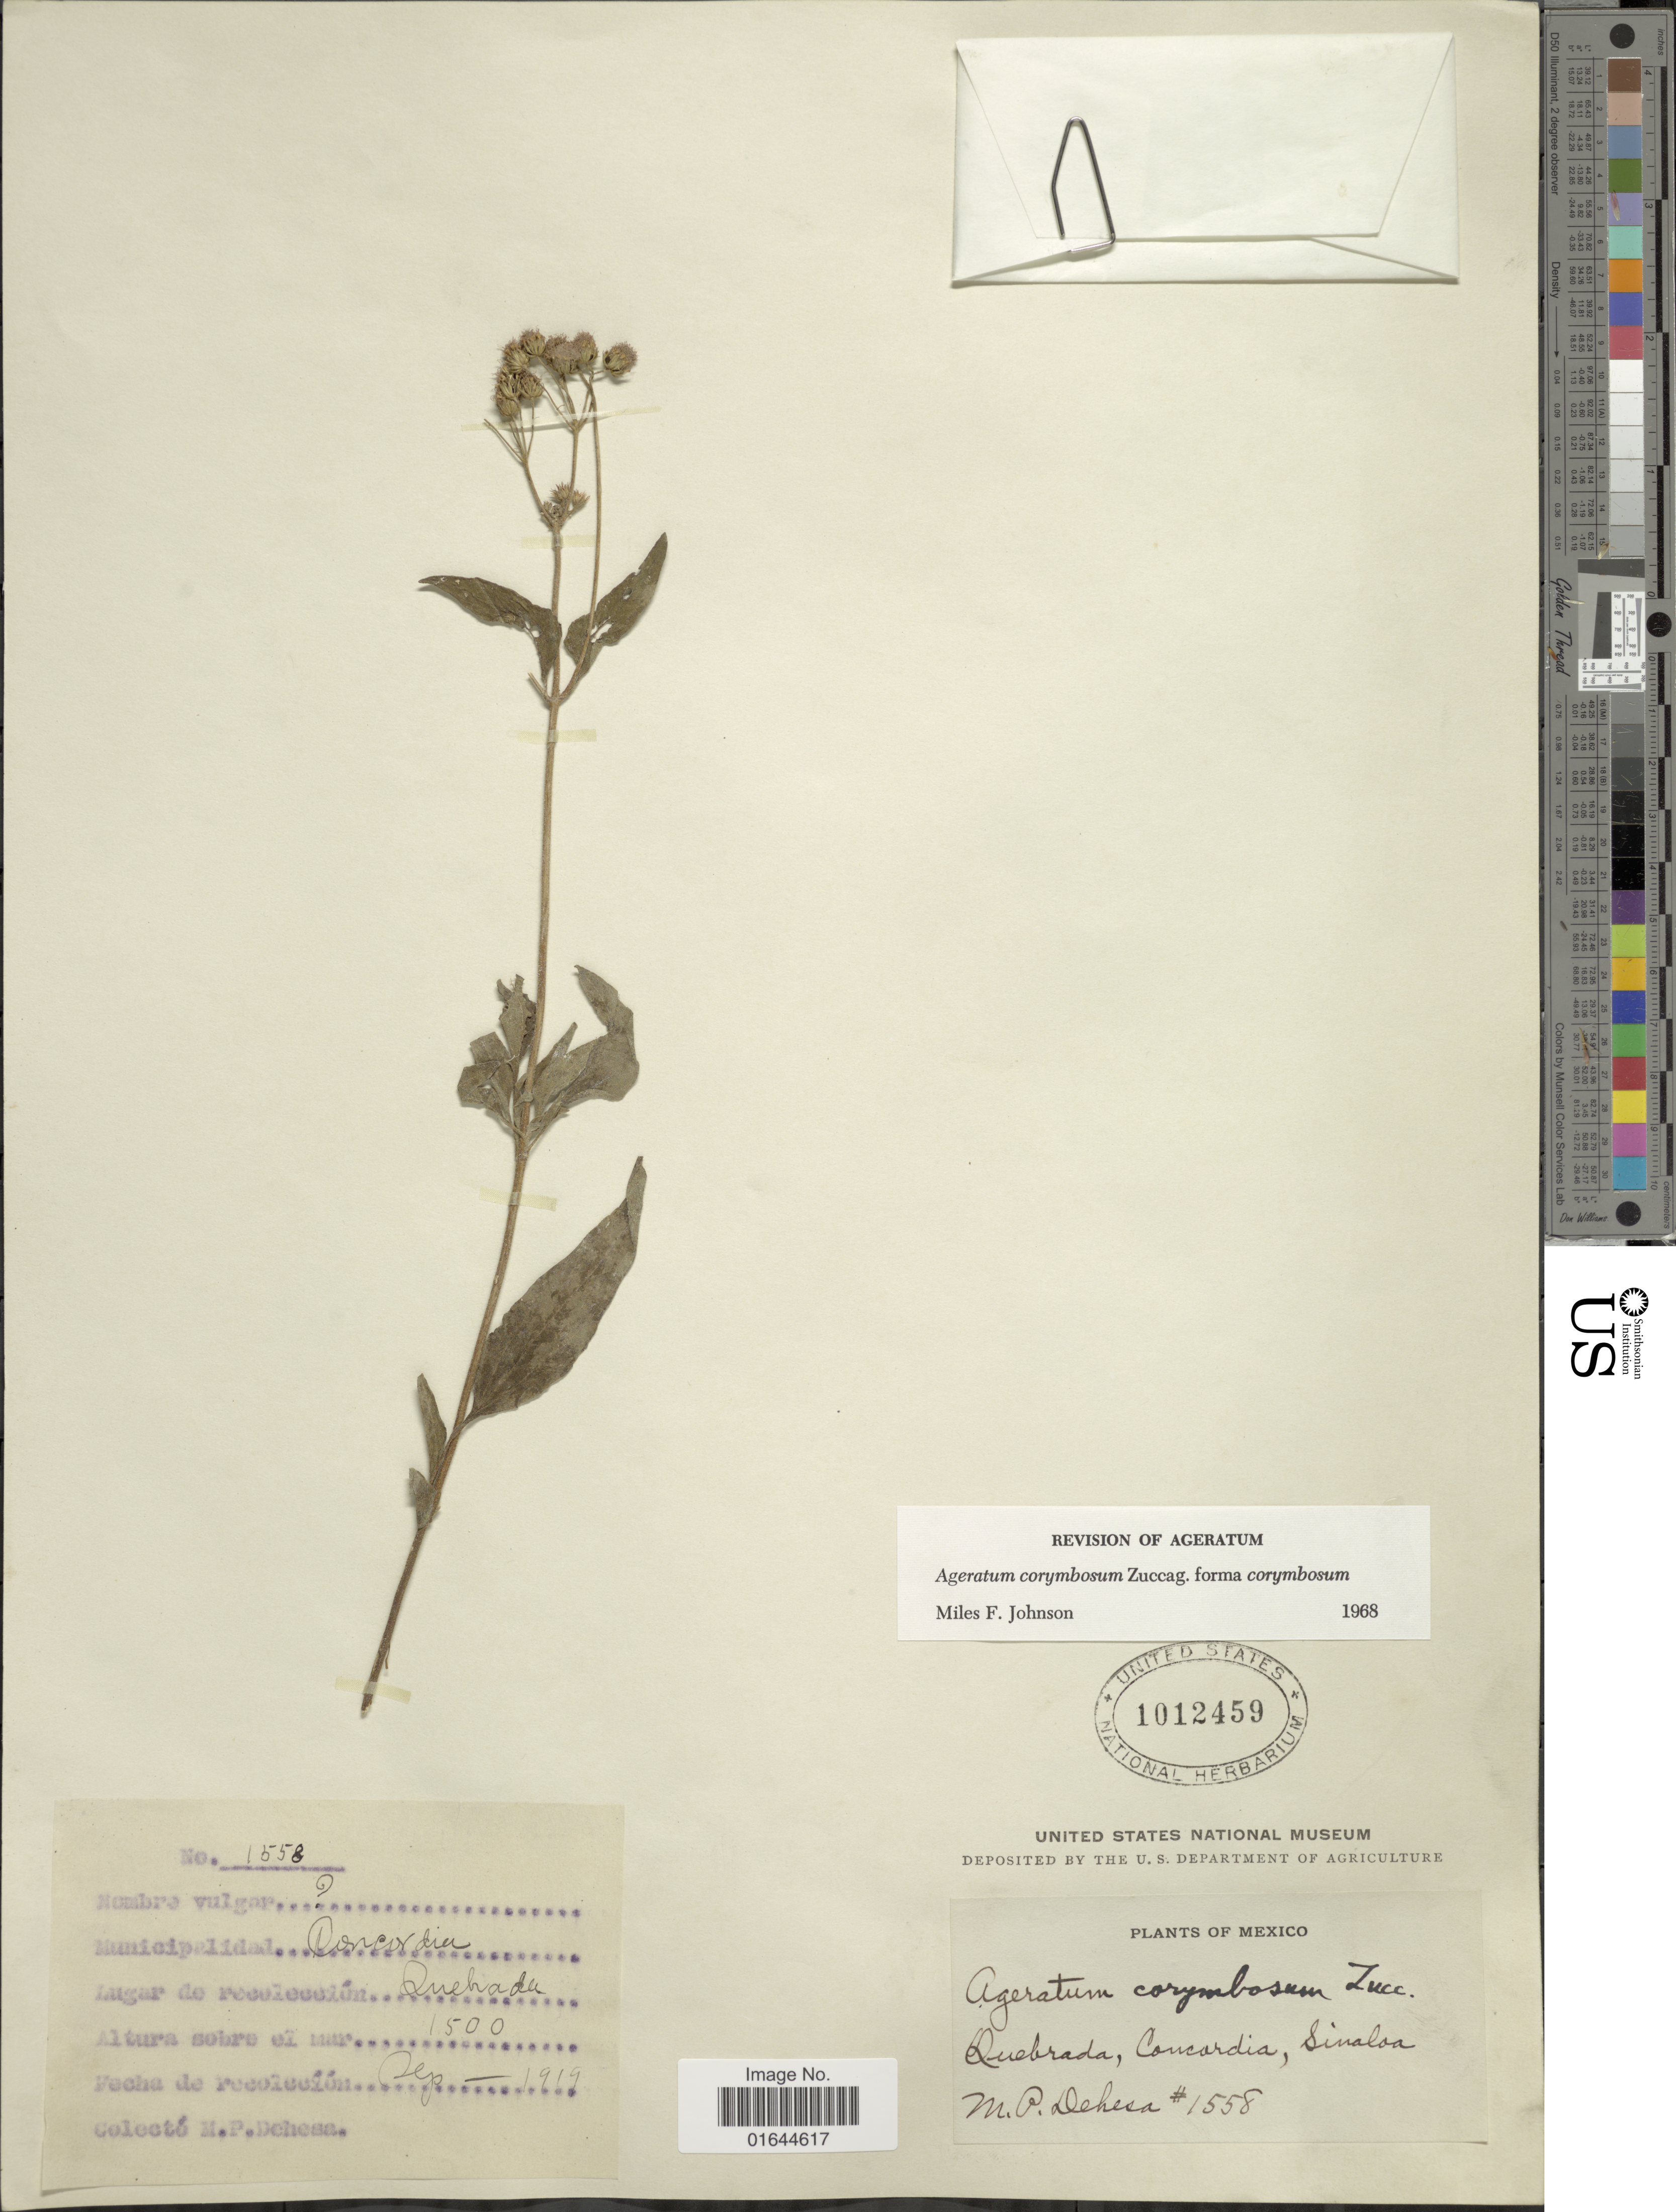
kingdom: Plantae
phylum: Tracheophyta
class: Magnoliopsida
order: Asterales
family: Asteraceae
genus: Ageratum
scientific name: Ageratum corymbosum f. corymbosum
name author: Zuccagni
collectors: M. Dehesa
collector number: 1558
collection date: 1919-09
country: Mexico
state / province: Sinaloa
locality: Mexico, Quebrada, Concordia, Sinaloa.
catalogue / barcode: US 1012459